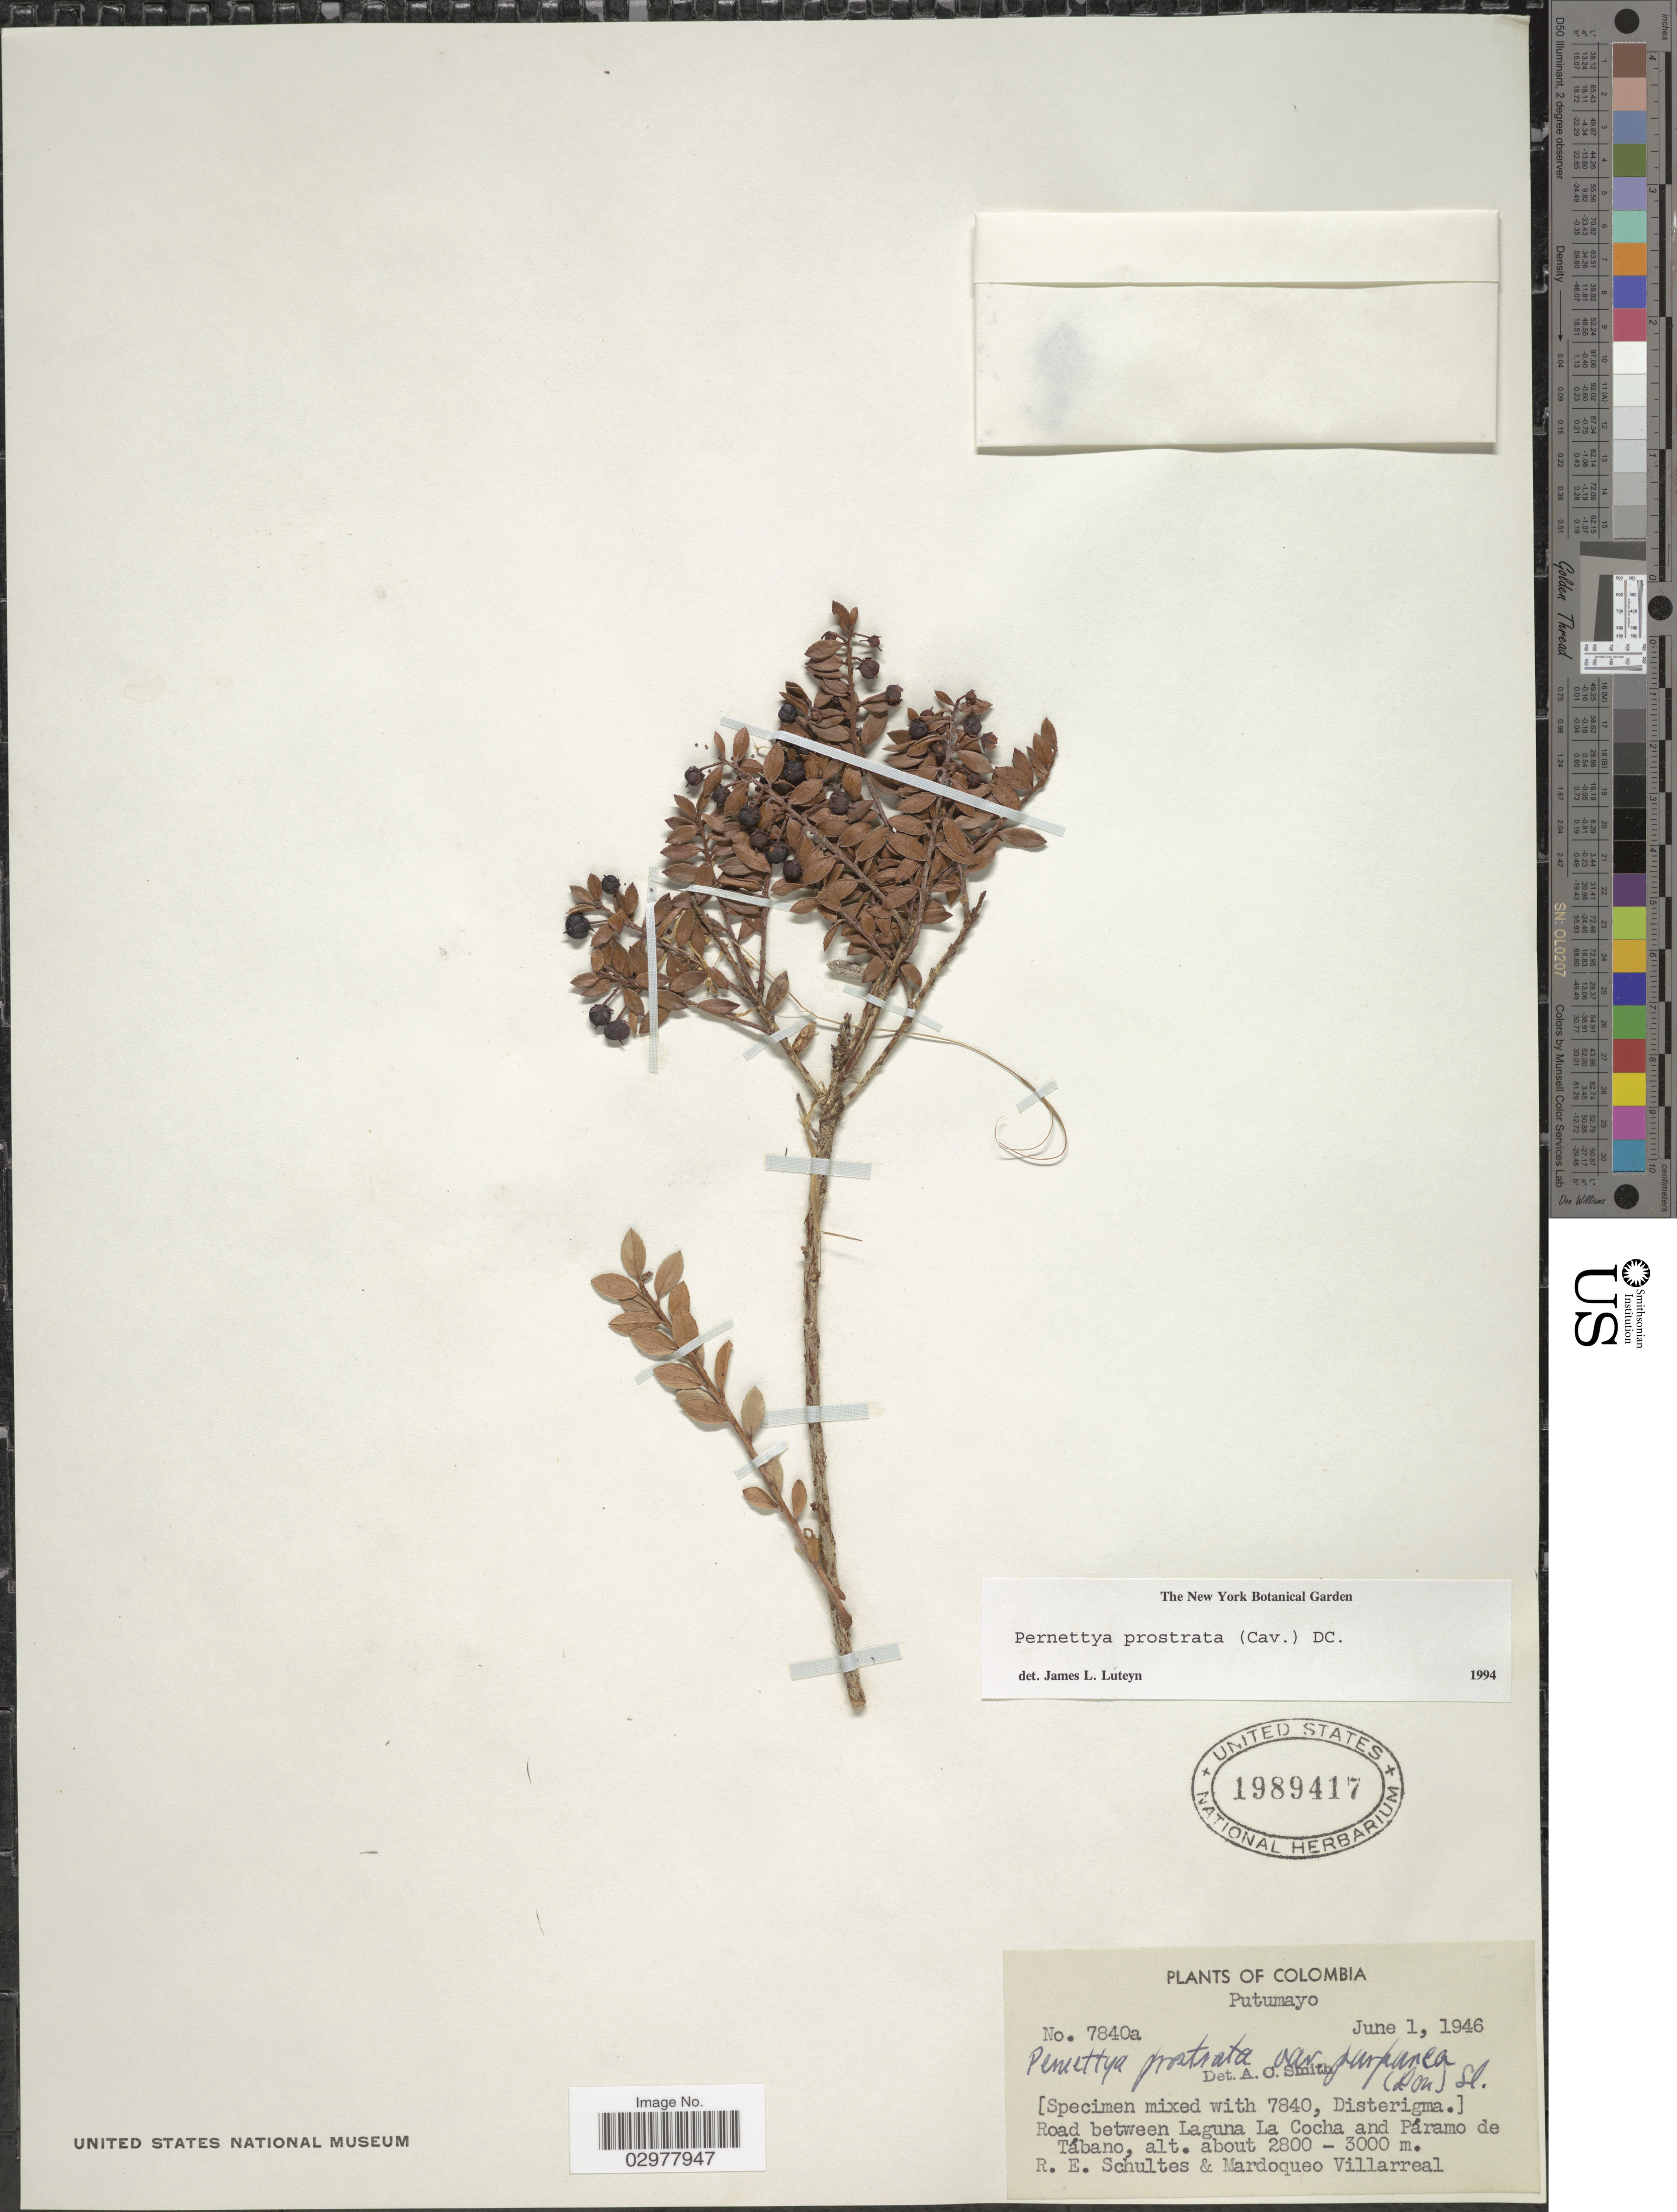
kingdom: Plantae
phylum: Tracheophyta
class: Magnoliopsida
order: Ericales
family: Ericaceae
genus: Pernettya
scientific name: Pernettya prostrata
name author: (Cav.) DC.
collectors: R. E. Schultes & M. Villarreal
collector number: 7840a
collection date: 1946-06-01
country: Colombia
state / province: Putumayo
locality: Road between Laguna La Cocha and Páramo de Tábano.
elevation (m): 2800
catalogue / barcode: US 1989417